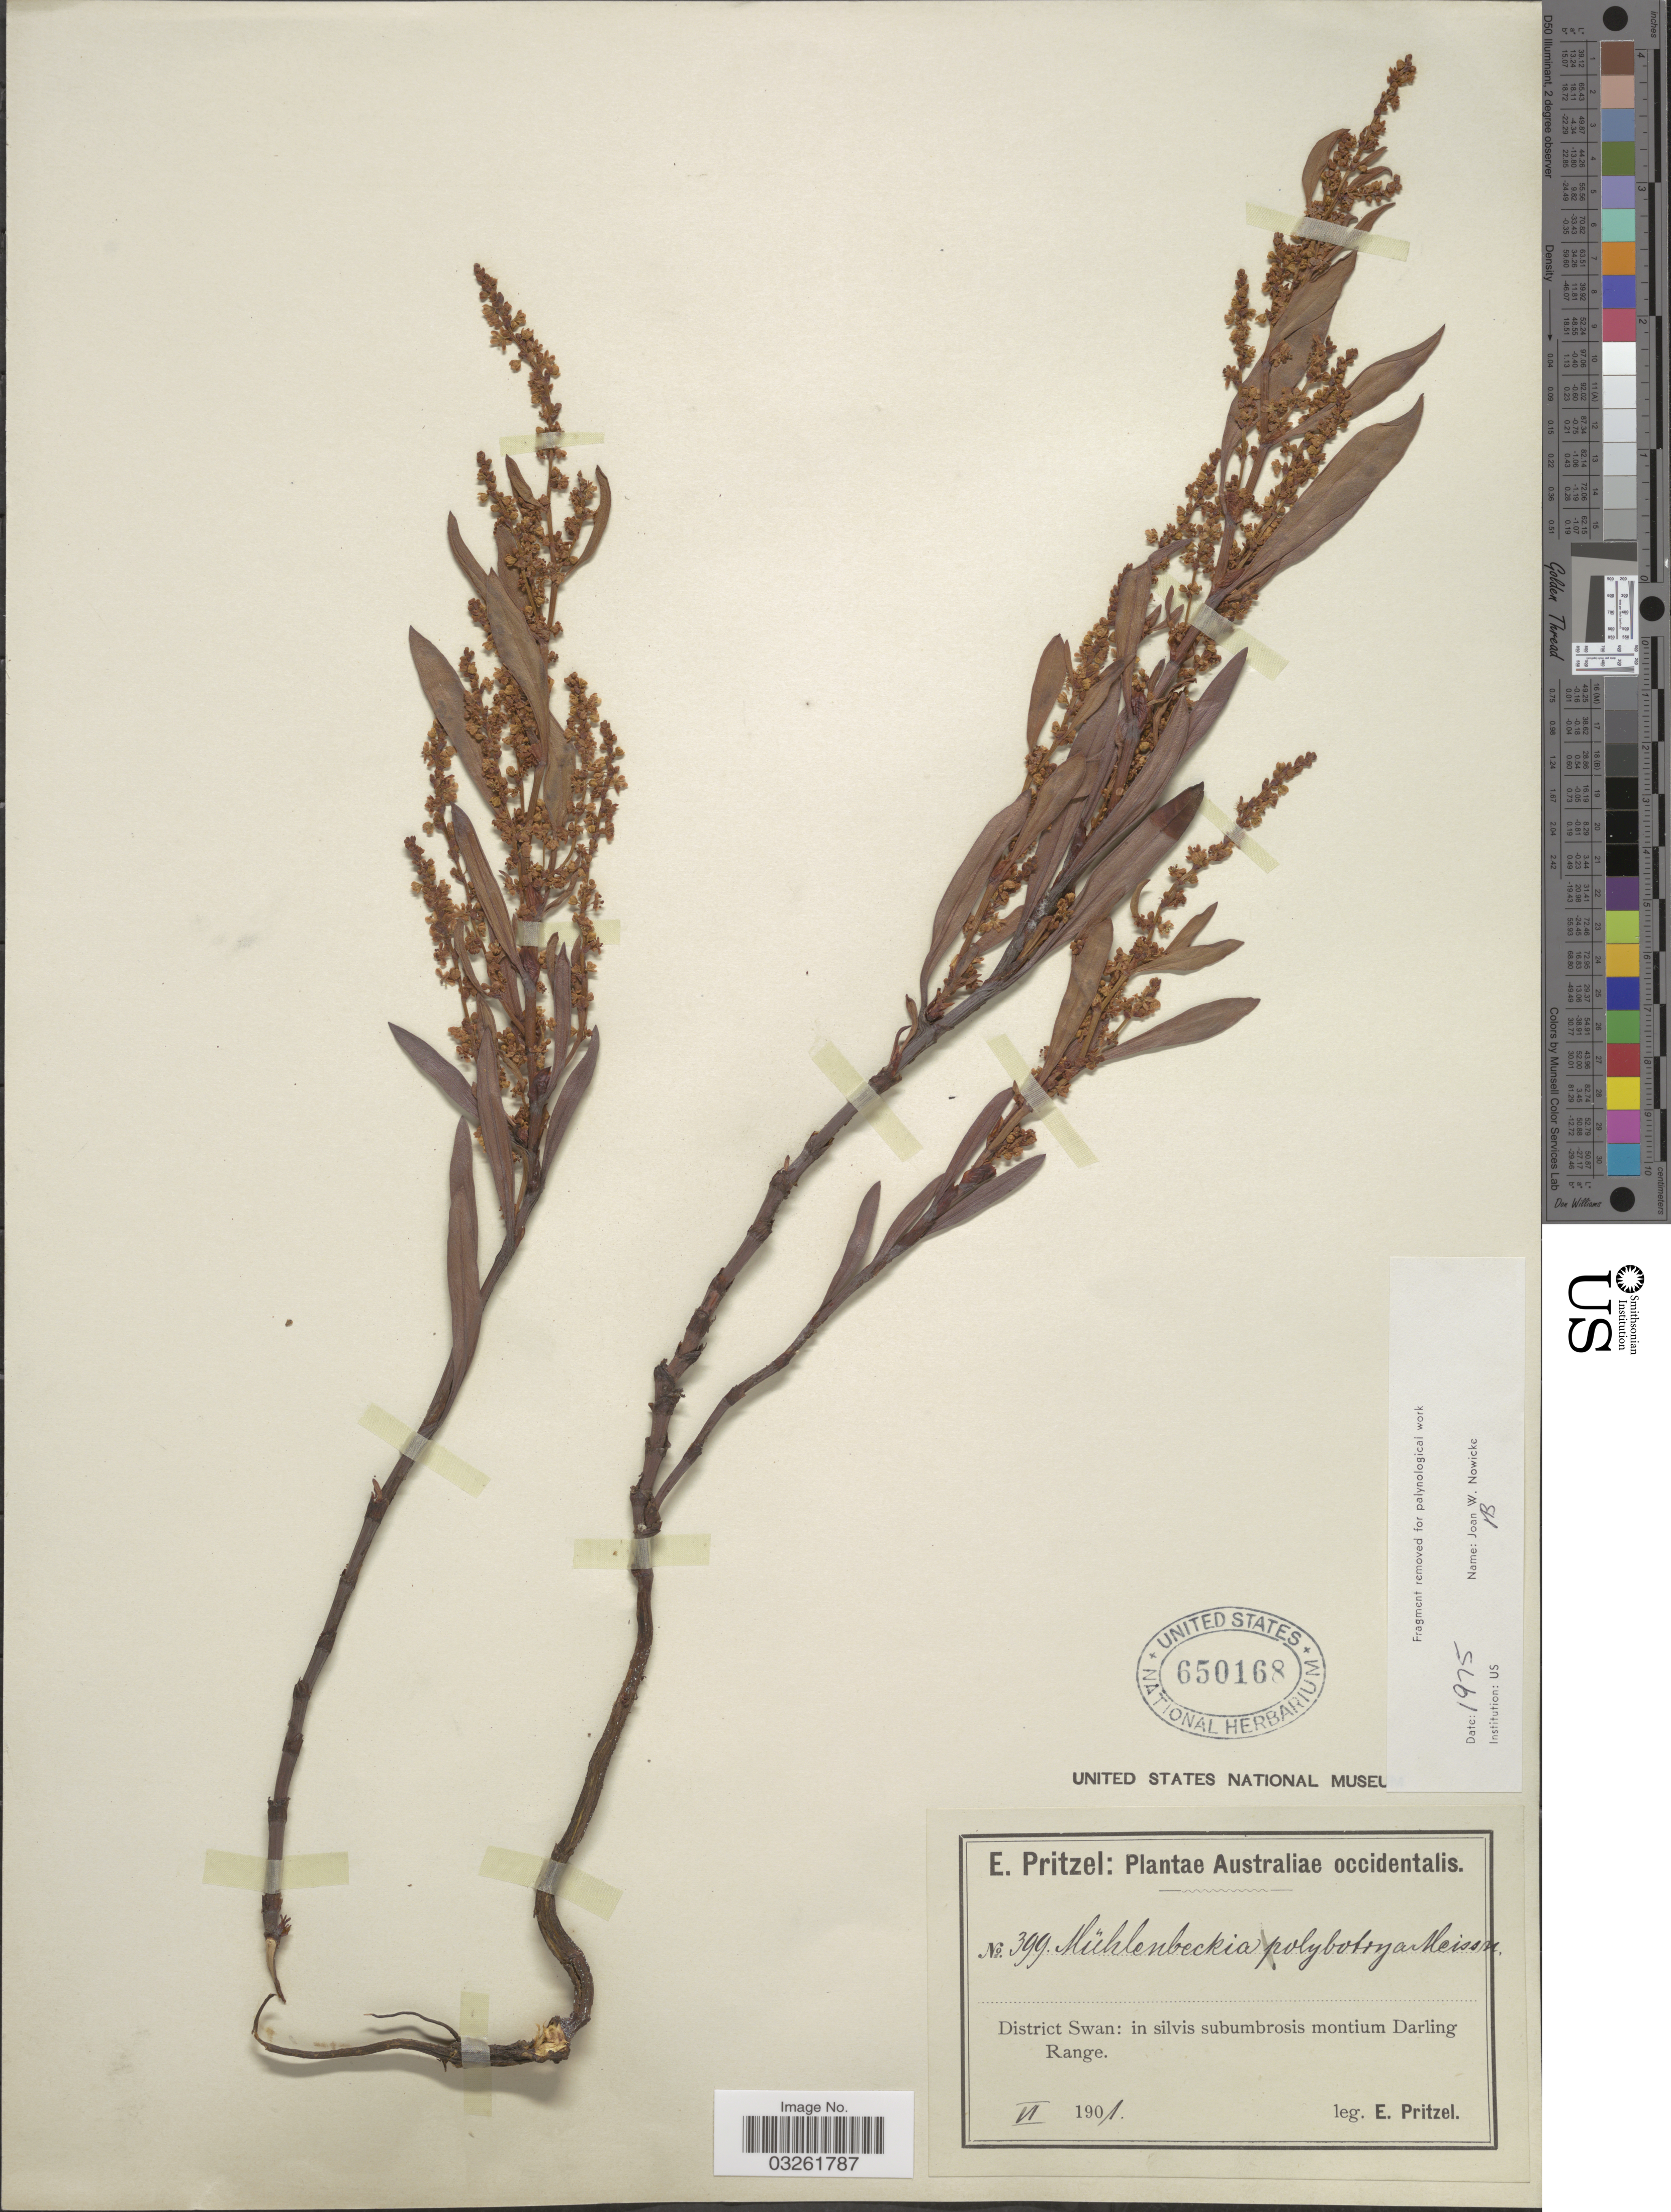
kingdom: Plantae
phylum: Tracheophyta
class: Magnoliopsida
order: Caryophyllales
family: Polygonaceae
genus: Muehlenbeckia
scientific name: Muehlenbeckia polybotrya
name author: Meisn.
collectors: E. G. Pritzel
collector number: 399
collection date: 1901-06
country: Australia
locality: District Swan: in silvis subumbrosis montium Darling Range.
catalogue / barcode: US 650168